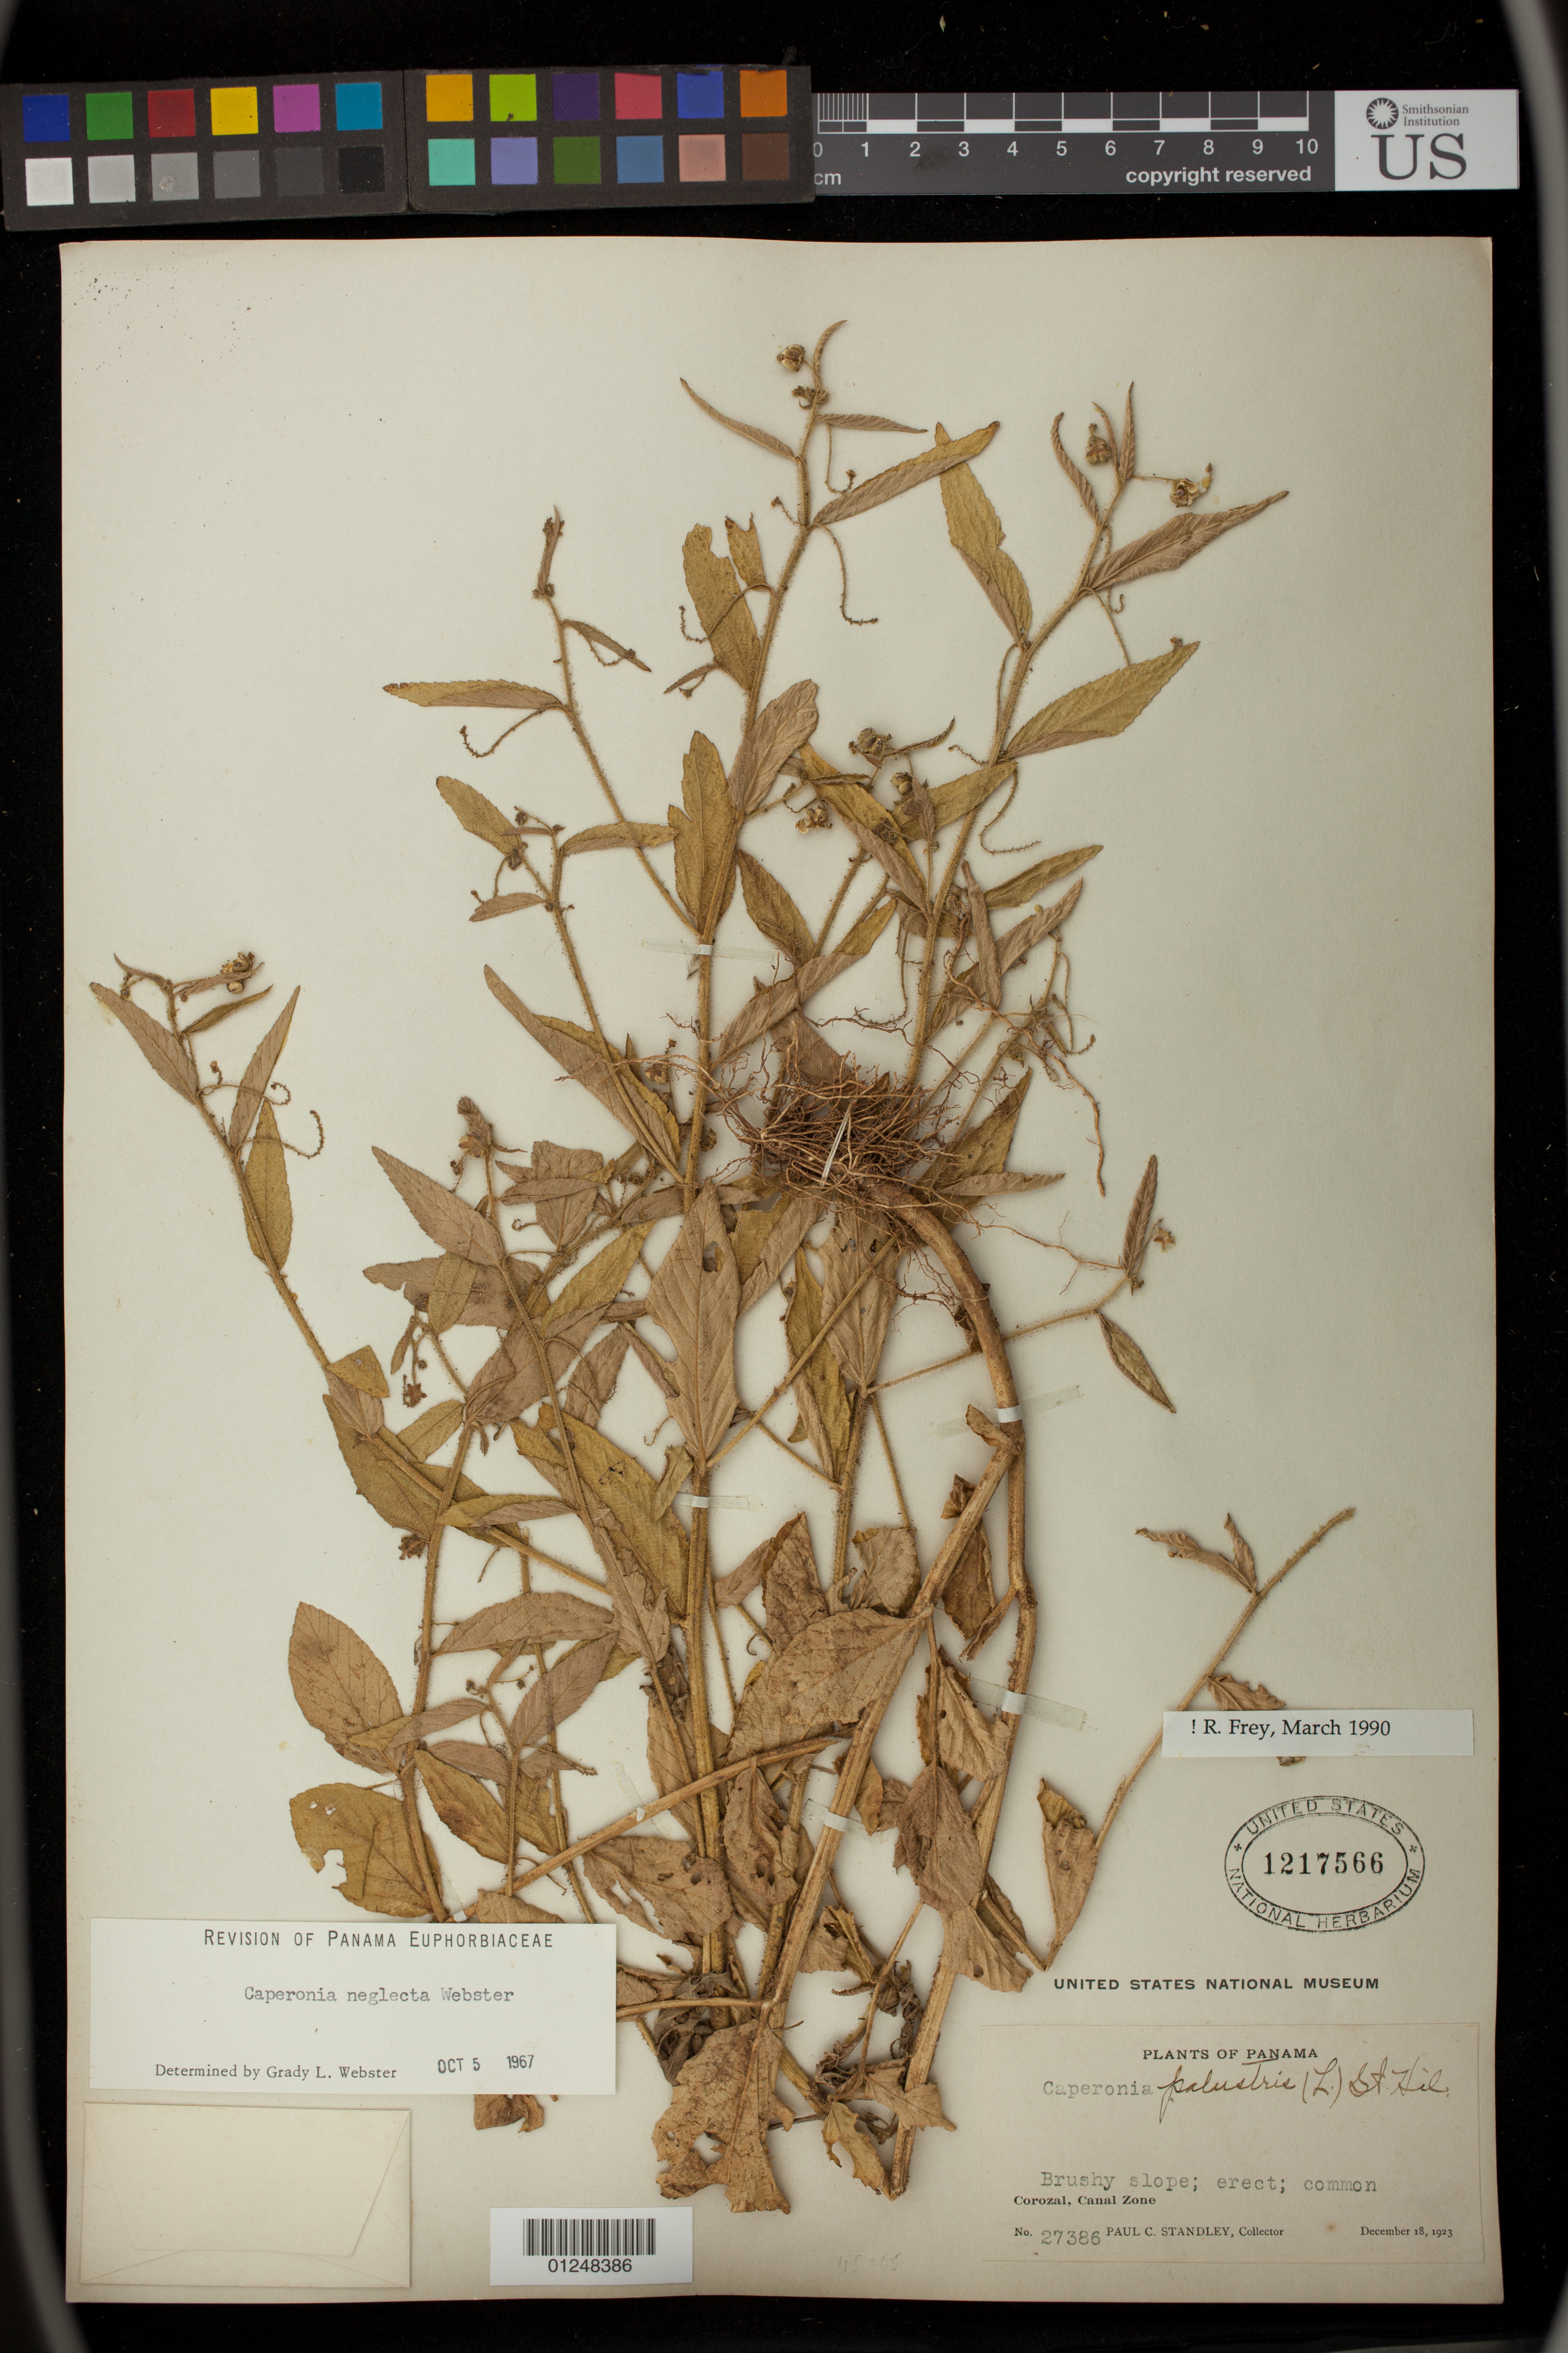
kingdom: Plantae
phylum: Tracheophyta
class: Magnoliopsida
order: Malpighiales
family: Euphorbiaceae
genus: Caperonia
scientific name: Caperonia neglecta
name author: G.L. Webster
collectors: P. C. Standley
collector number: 27386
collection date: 1923-12-18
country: Panama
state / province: Panamá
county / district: Canal Zone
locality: Corozal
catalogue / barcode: US 1217566